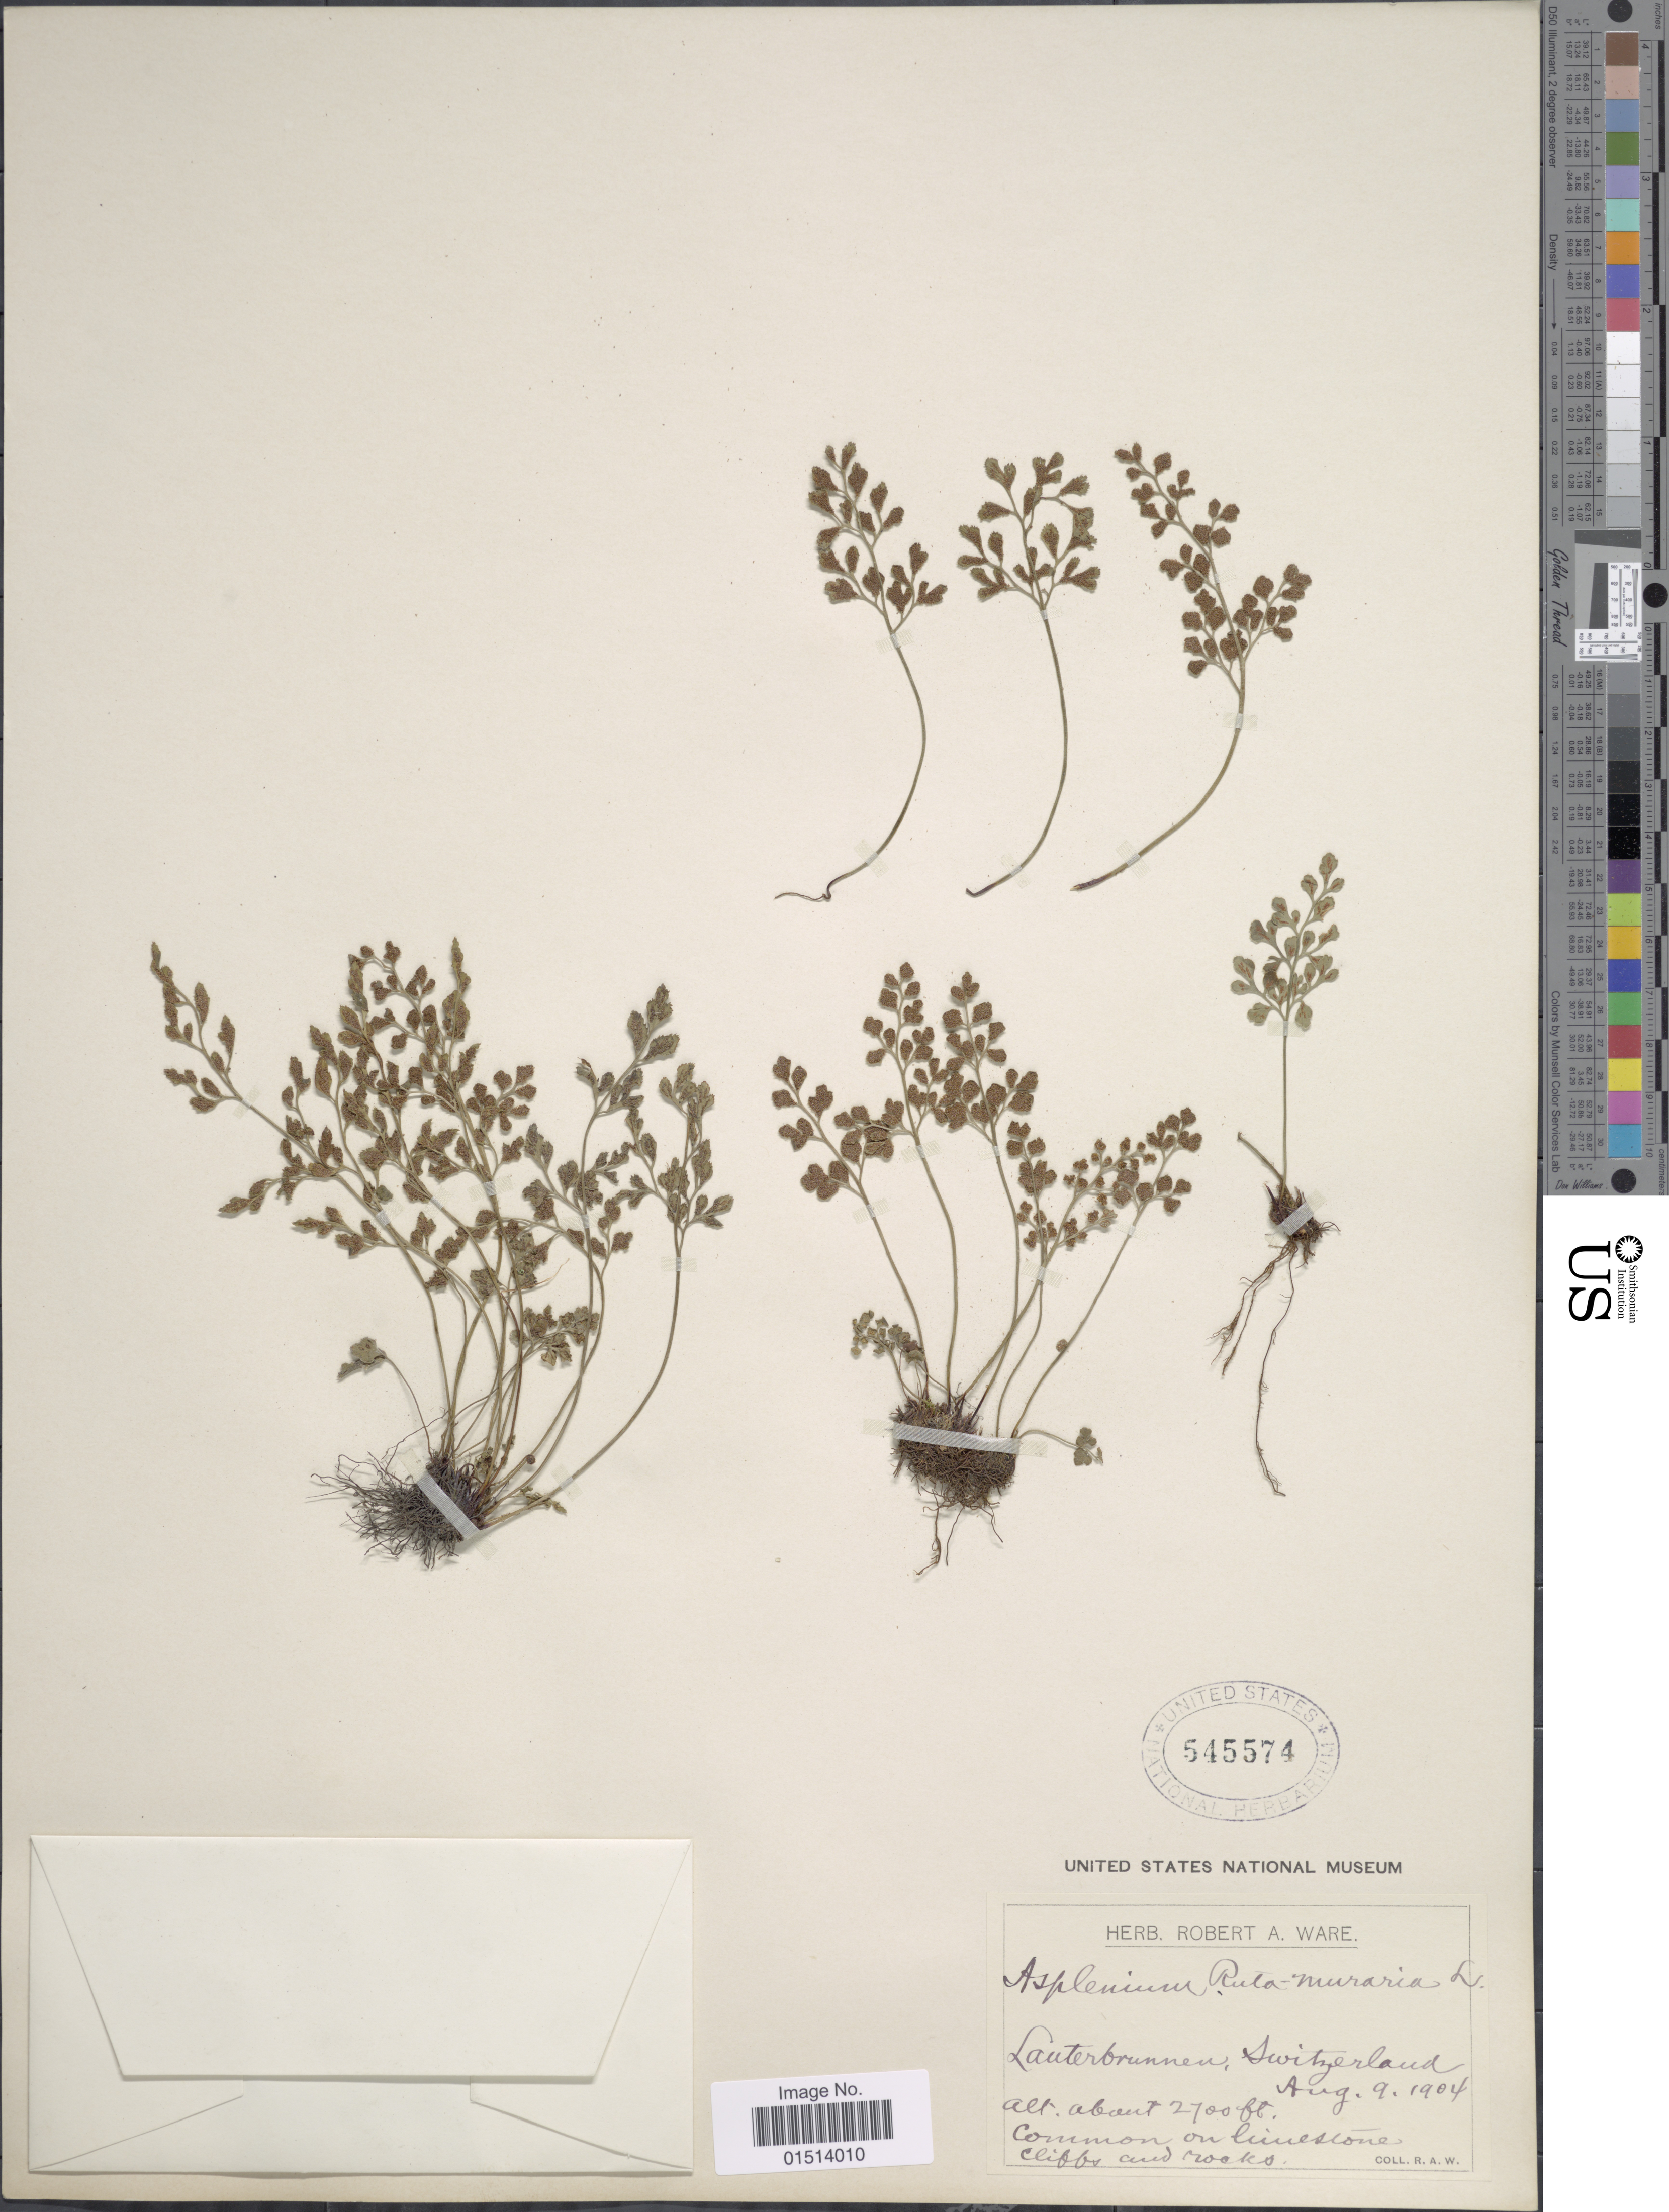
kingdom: Plantae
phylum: Tracheophyta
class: Polypodiopsida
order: Polypodiales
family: Aspleniaceae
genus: Asplenium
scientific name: Asplenium ruta-muraria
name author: L.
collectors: R. Ware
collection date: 1904-08-09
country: Switzerland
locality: Lauterbrunnen, Switzerland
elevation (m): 823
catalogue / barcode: US 545574